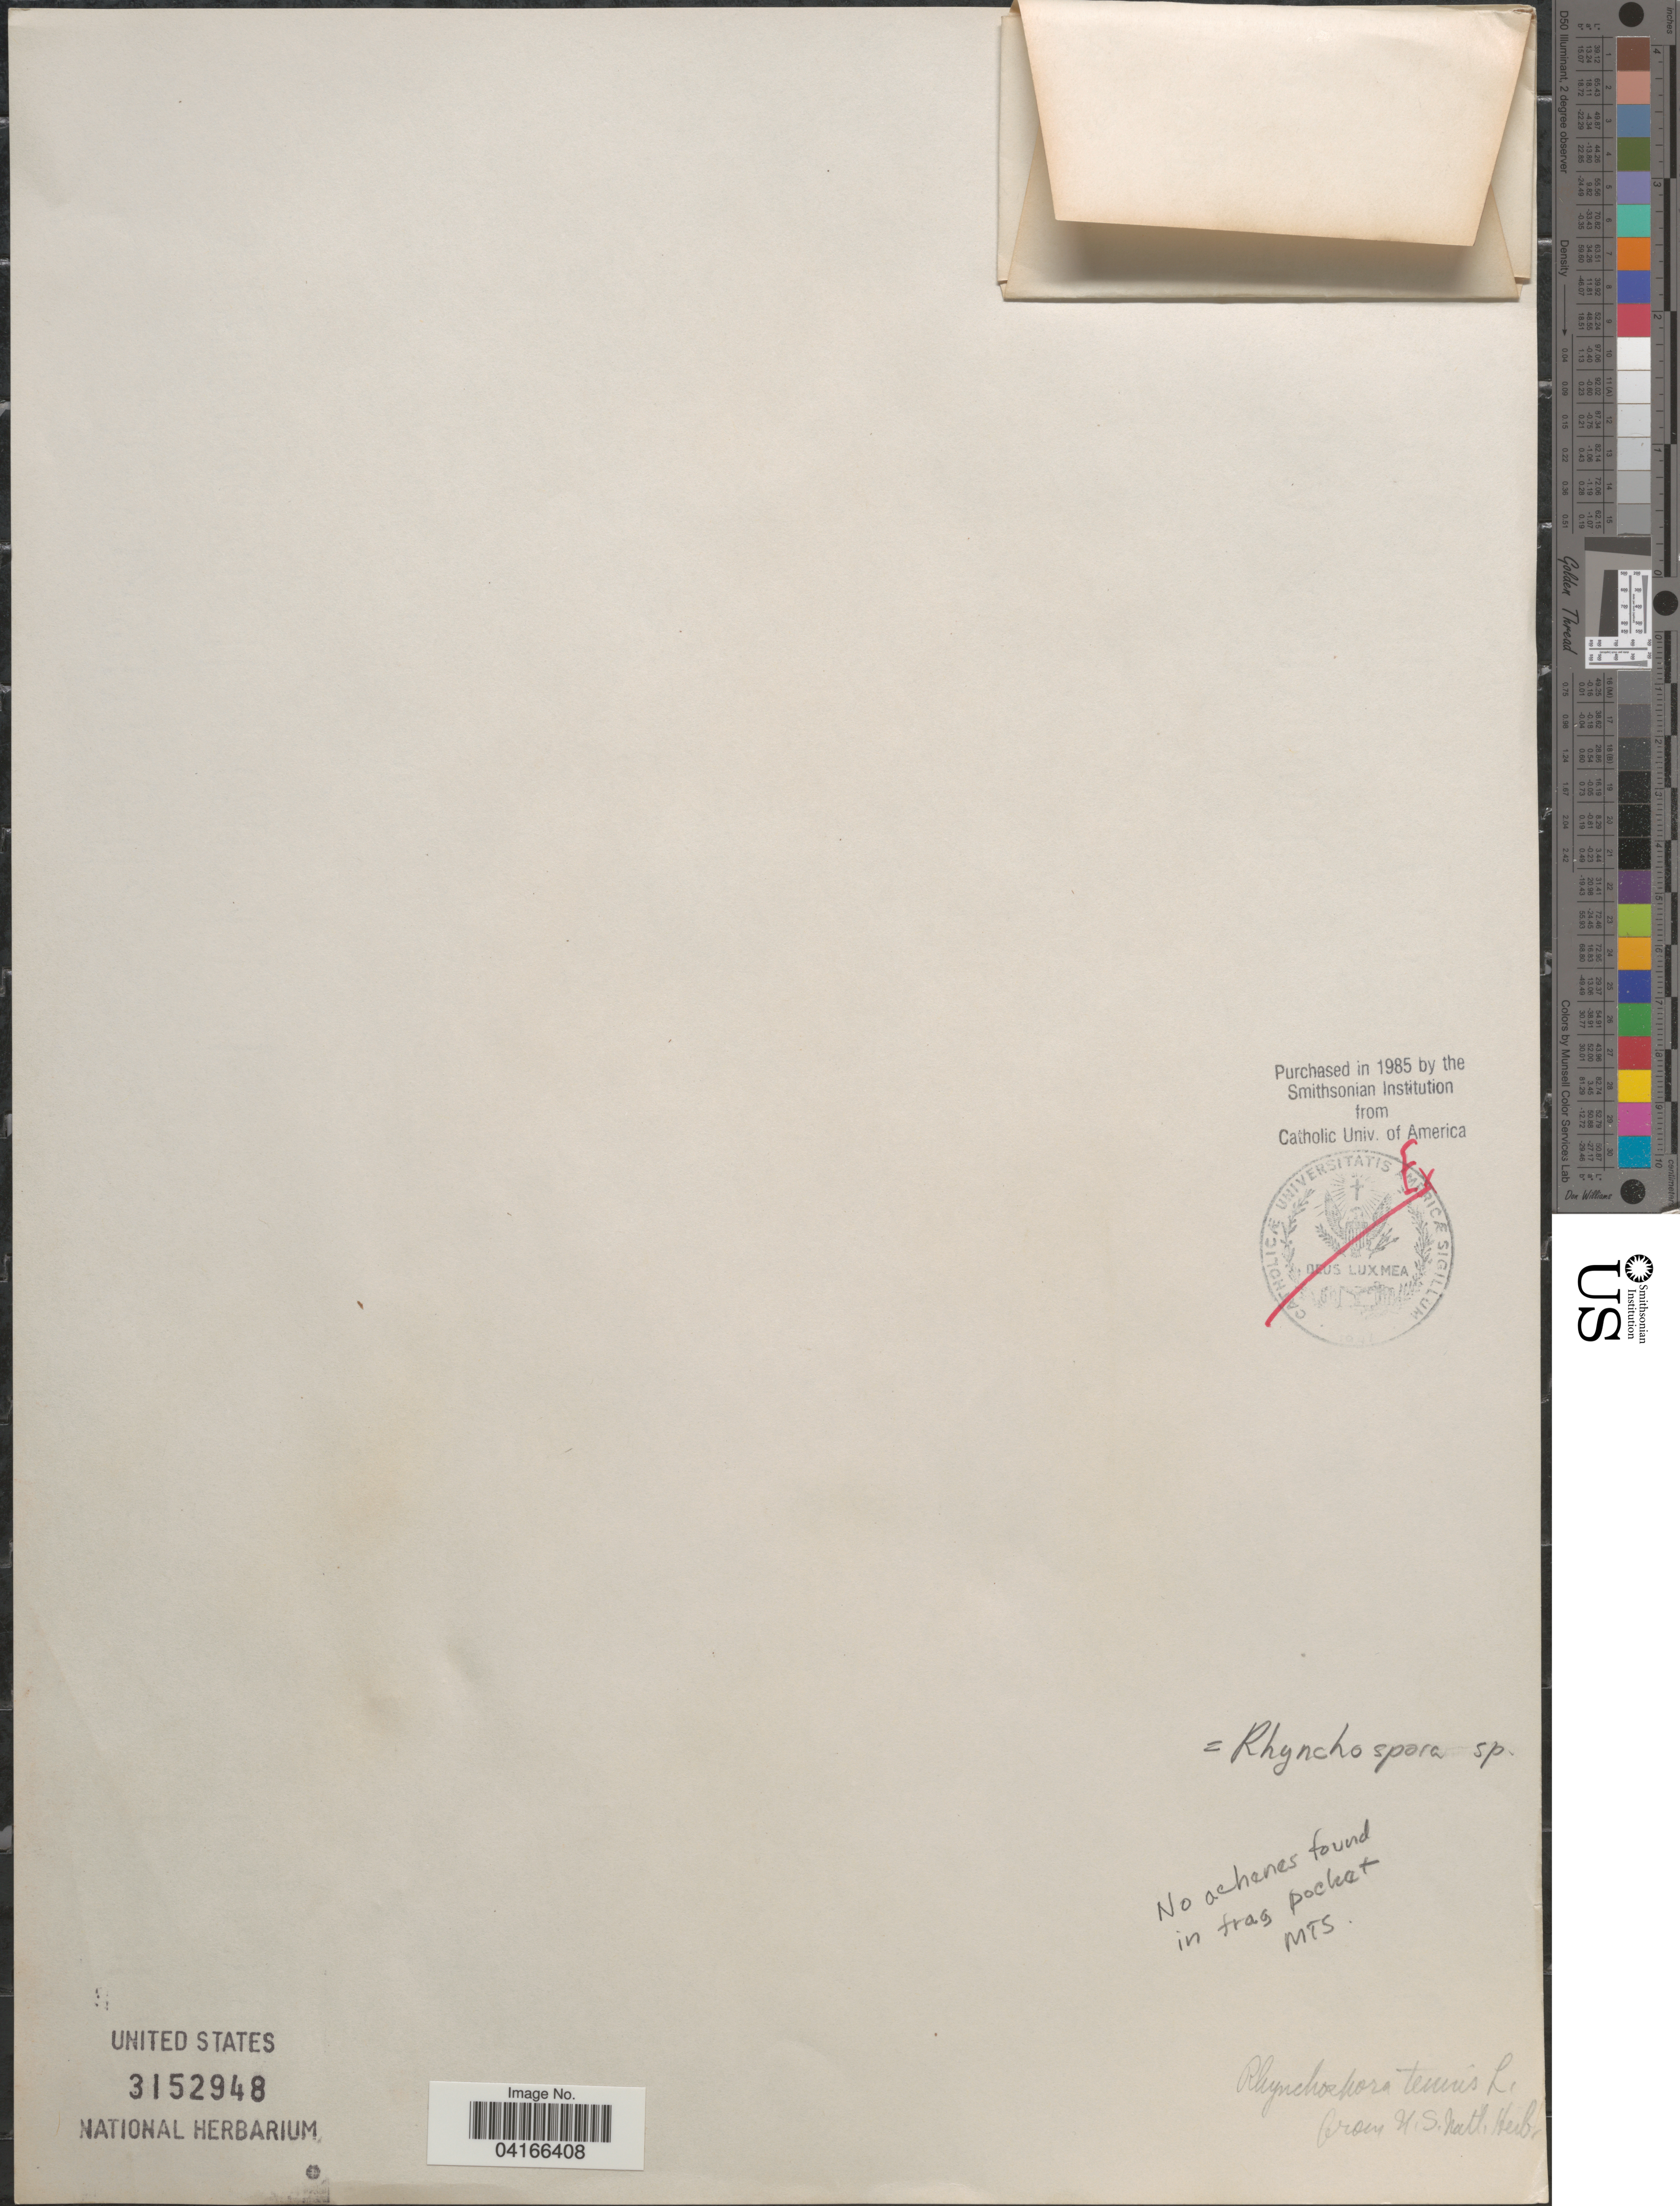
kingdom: Plantae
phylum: Tracheophyta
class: Liliopsida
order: Poales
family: Cyperaceae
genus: Rhynchospora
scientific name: Rhynchospora sp.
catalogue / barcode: US 3152948